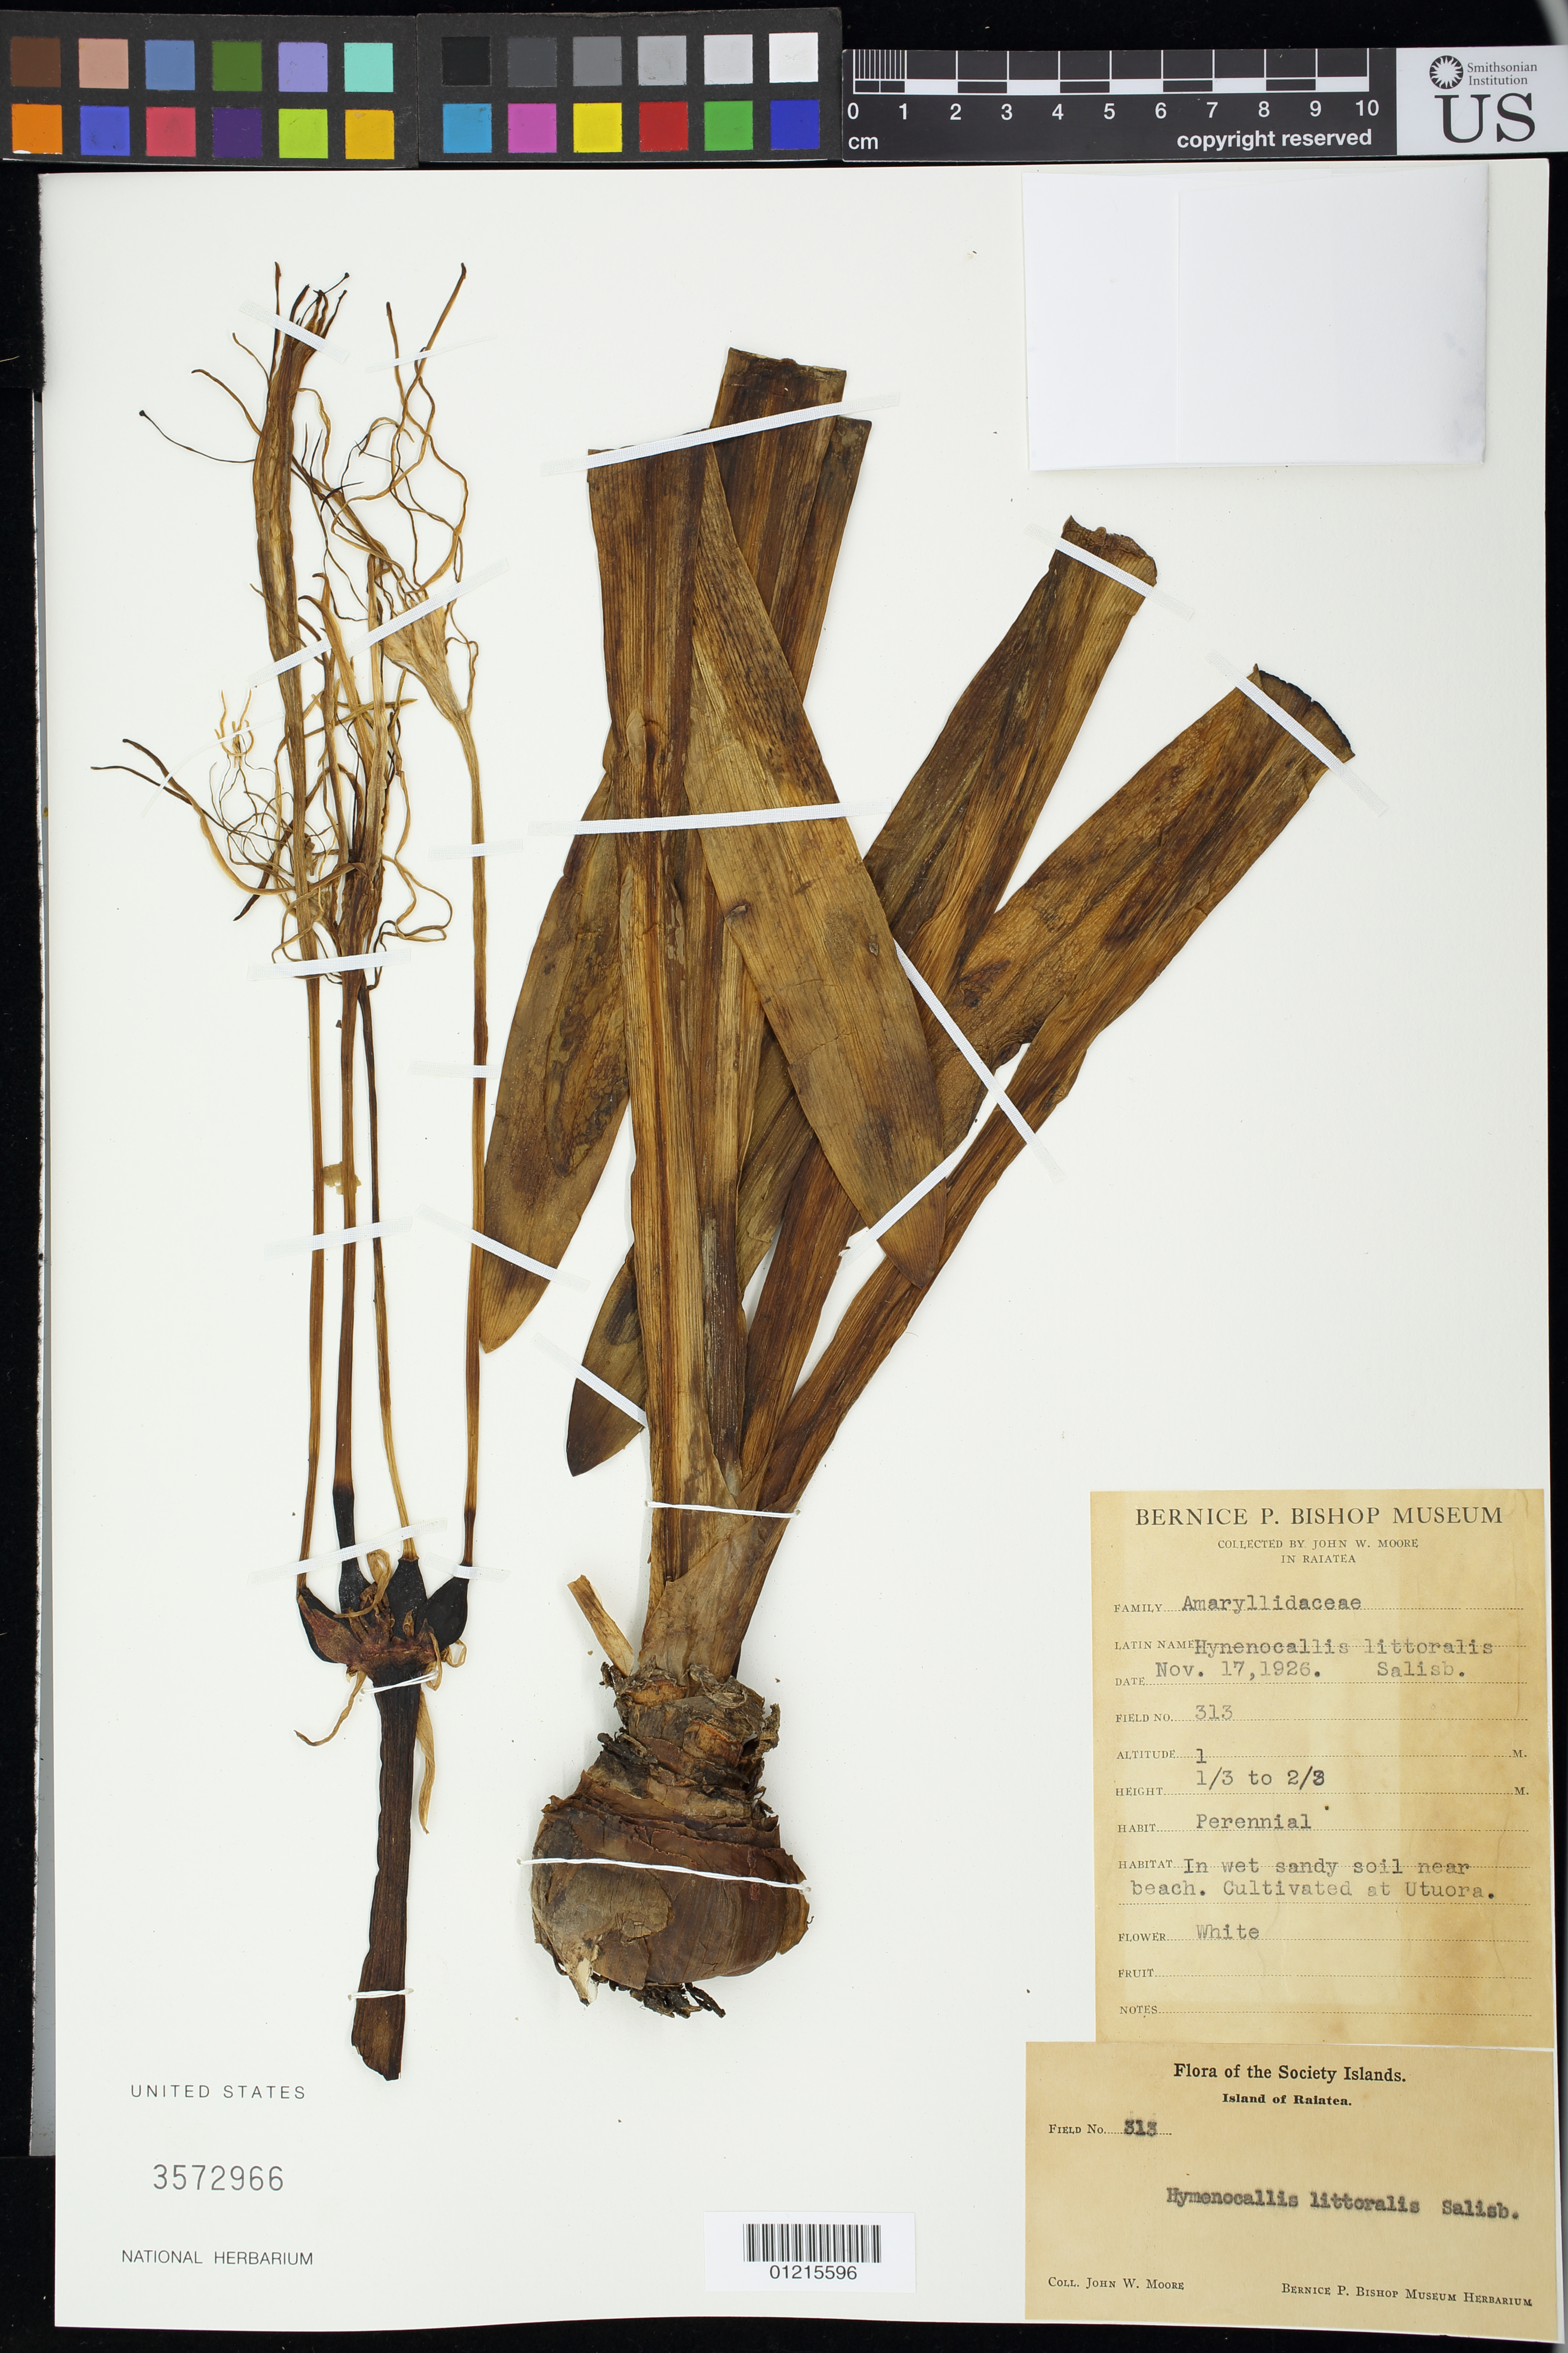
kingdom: Plantae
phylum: Tracheophyta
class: Liliopsida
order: Asparagales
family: Amaryllidaceae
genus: Hymenocallis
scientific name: Hymenocallis littoralis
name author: (Jacq.) Salisb.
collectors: J. Moore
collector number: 313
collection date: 1926-11-27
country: French Polynesia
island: Raiatea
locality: Near beach, At Uturoa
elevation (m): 1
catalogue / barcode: US 3572966